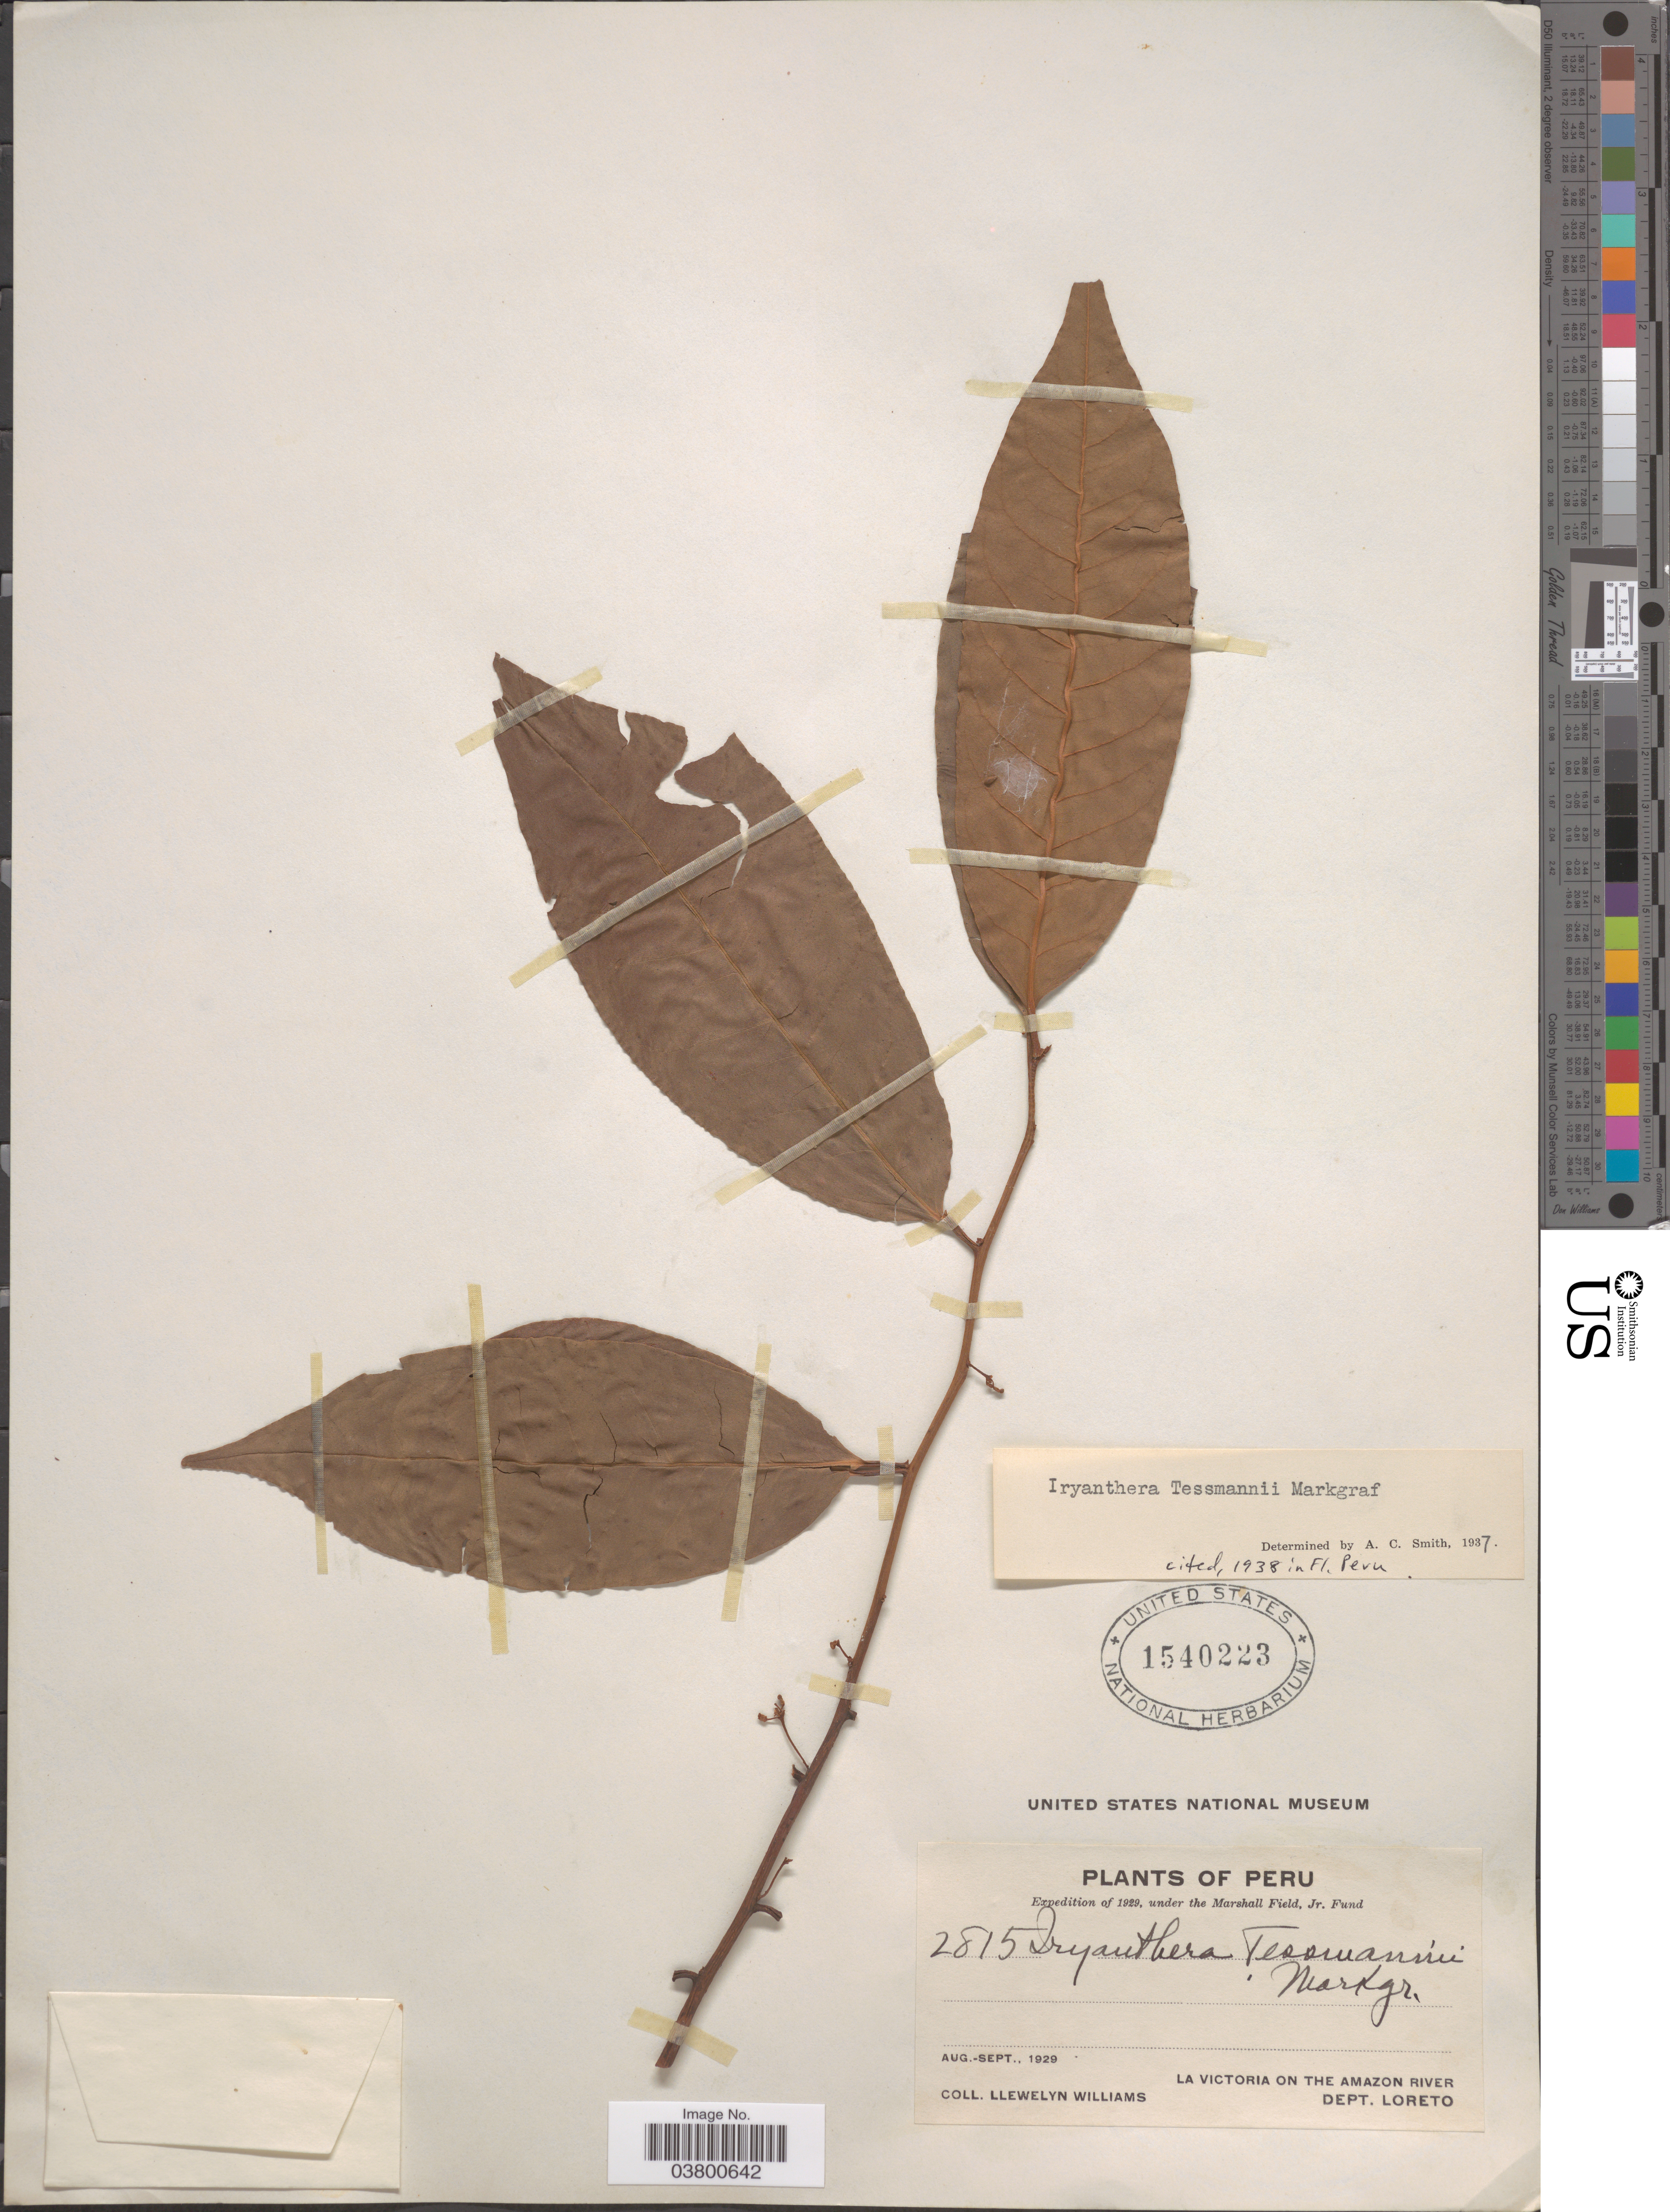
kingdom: Plantae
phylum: Tracheophyta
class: Magnoliopsida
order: Magnoliales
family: Myristicaceae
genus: Iryanthera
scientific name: Iryanthera tessmannii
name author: Markgr.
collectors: Ll. Williams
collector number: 2815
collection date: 1929-08/1929-09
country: Peru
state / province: Loreto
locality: La Victoria on the Amazon River. Dept. Loreto.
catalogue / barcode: US 1540223